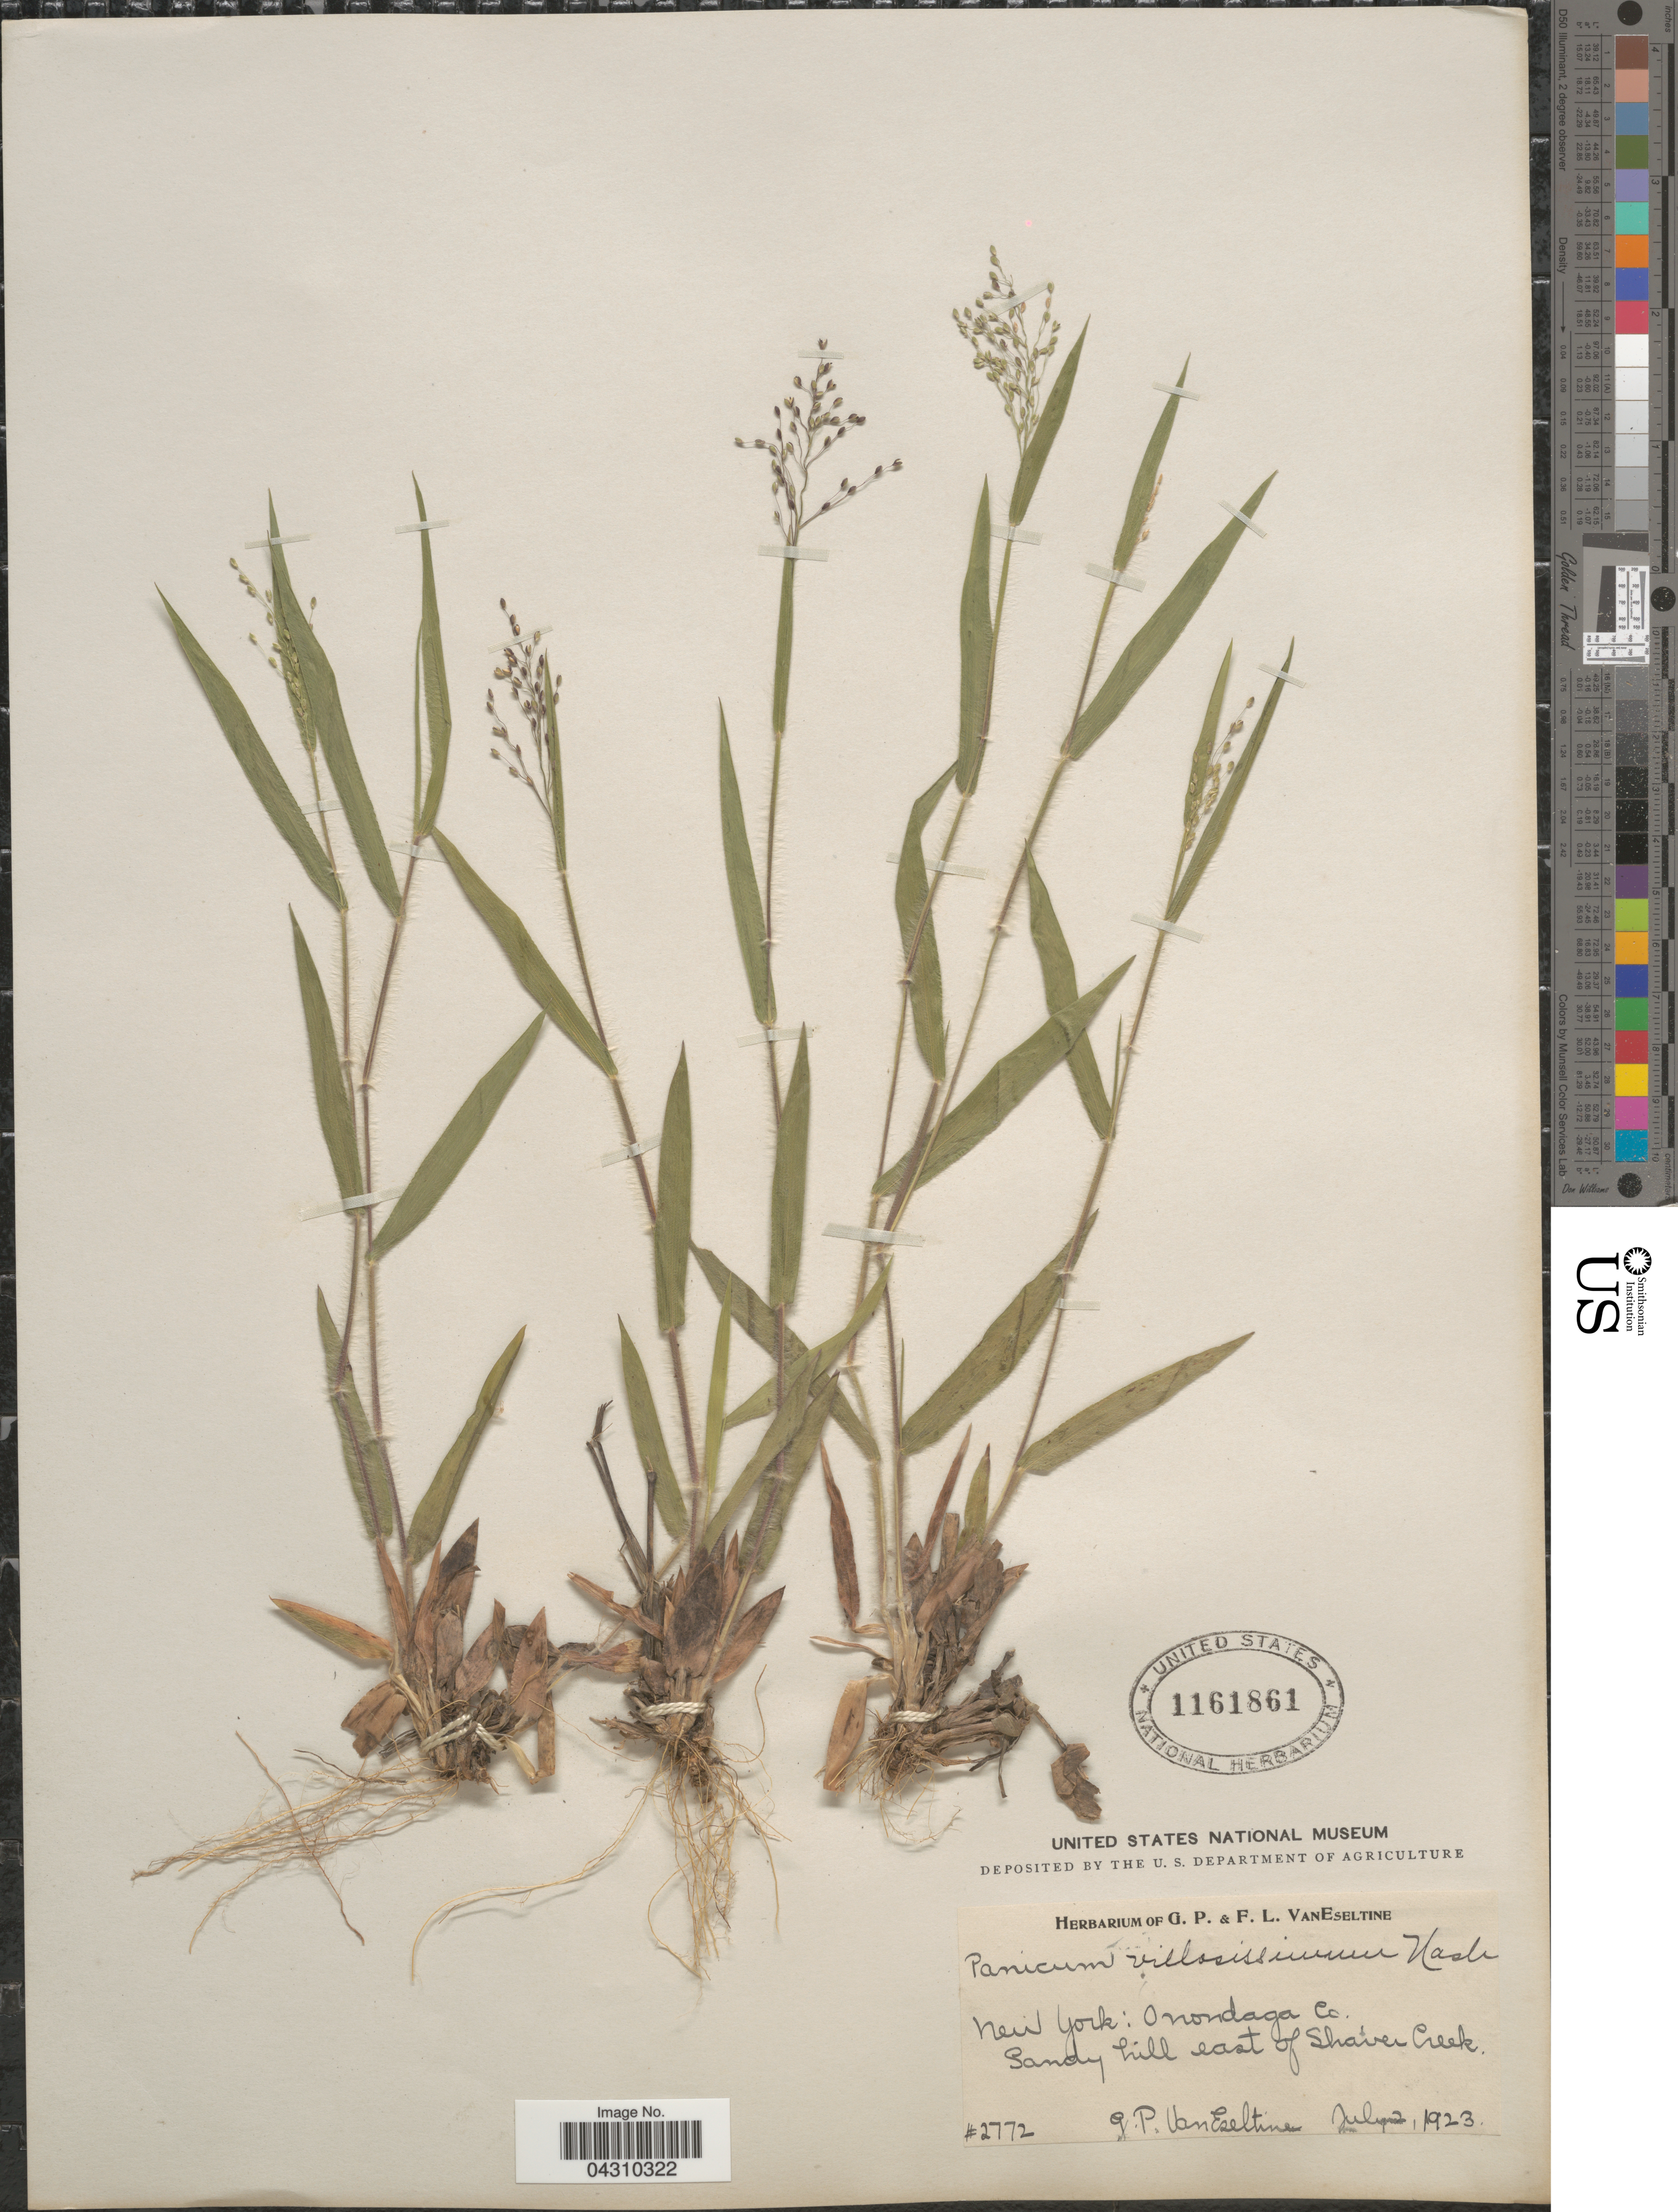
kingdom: Plantae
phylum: Tracheophyta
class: Liliopsida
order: Poales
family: Poaceae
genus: Dichanthelium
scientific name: Dichanthelium acuminatum var. acuminatum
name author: (Sw.) Gould & C.A. Clark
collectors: G. P. Van Eseltine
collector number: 2772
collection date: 1923-07-02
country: United States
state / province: New York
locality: Onondaga Co. Sandy hill east of Shaver Creek.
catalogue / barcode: US 1161861